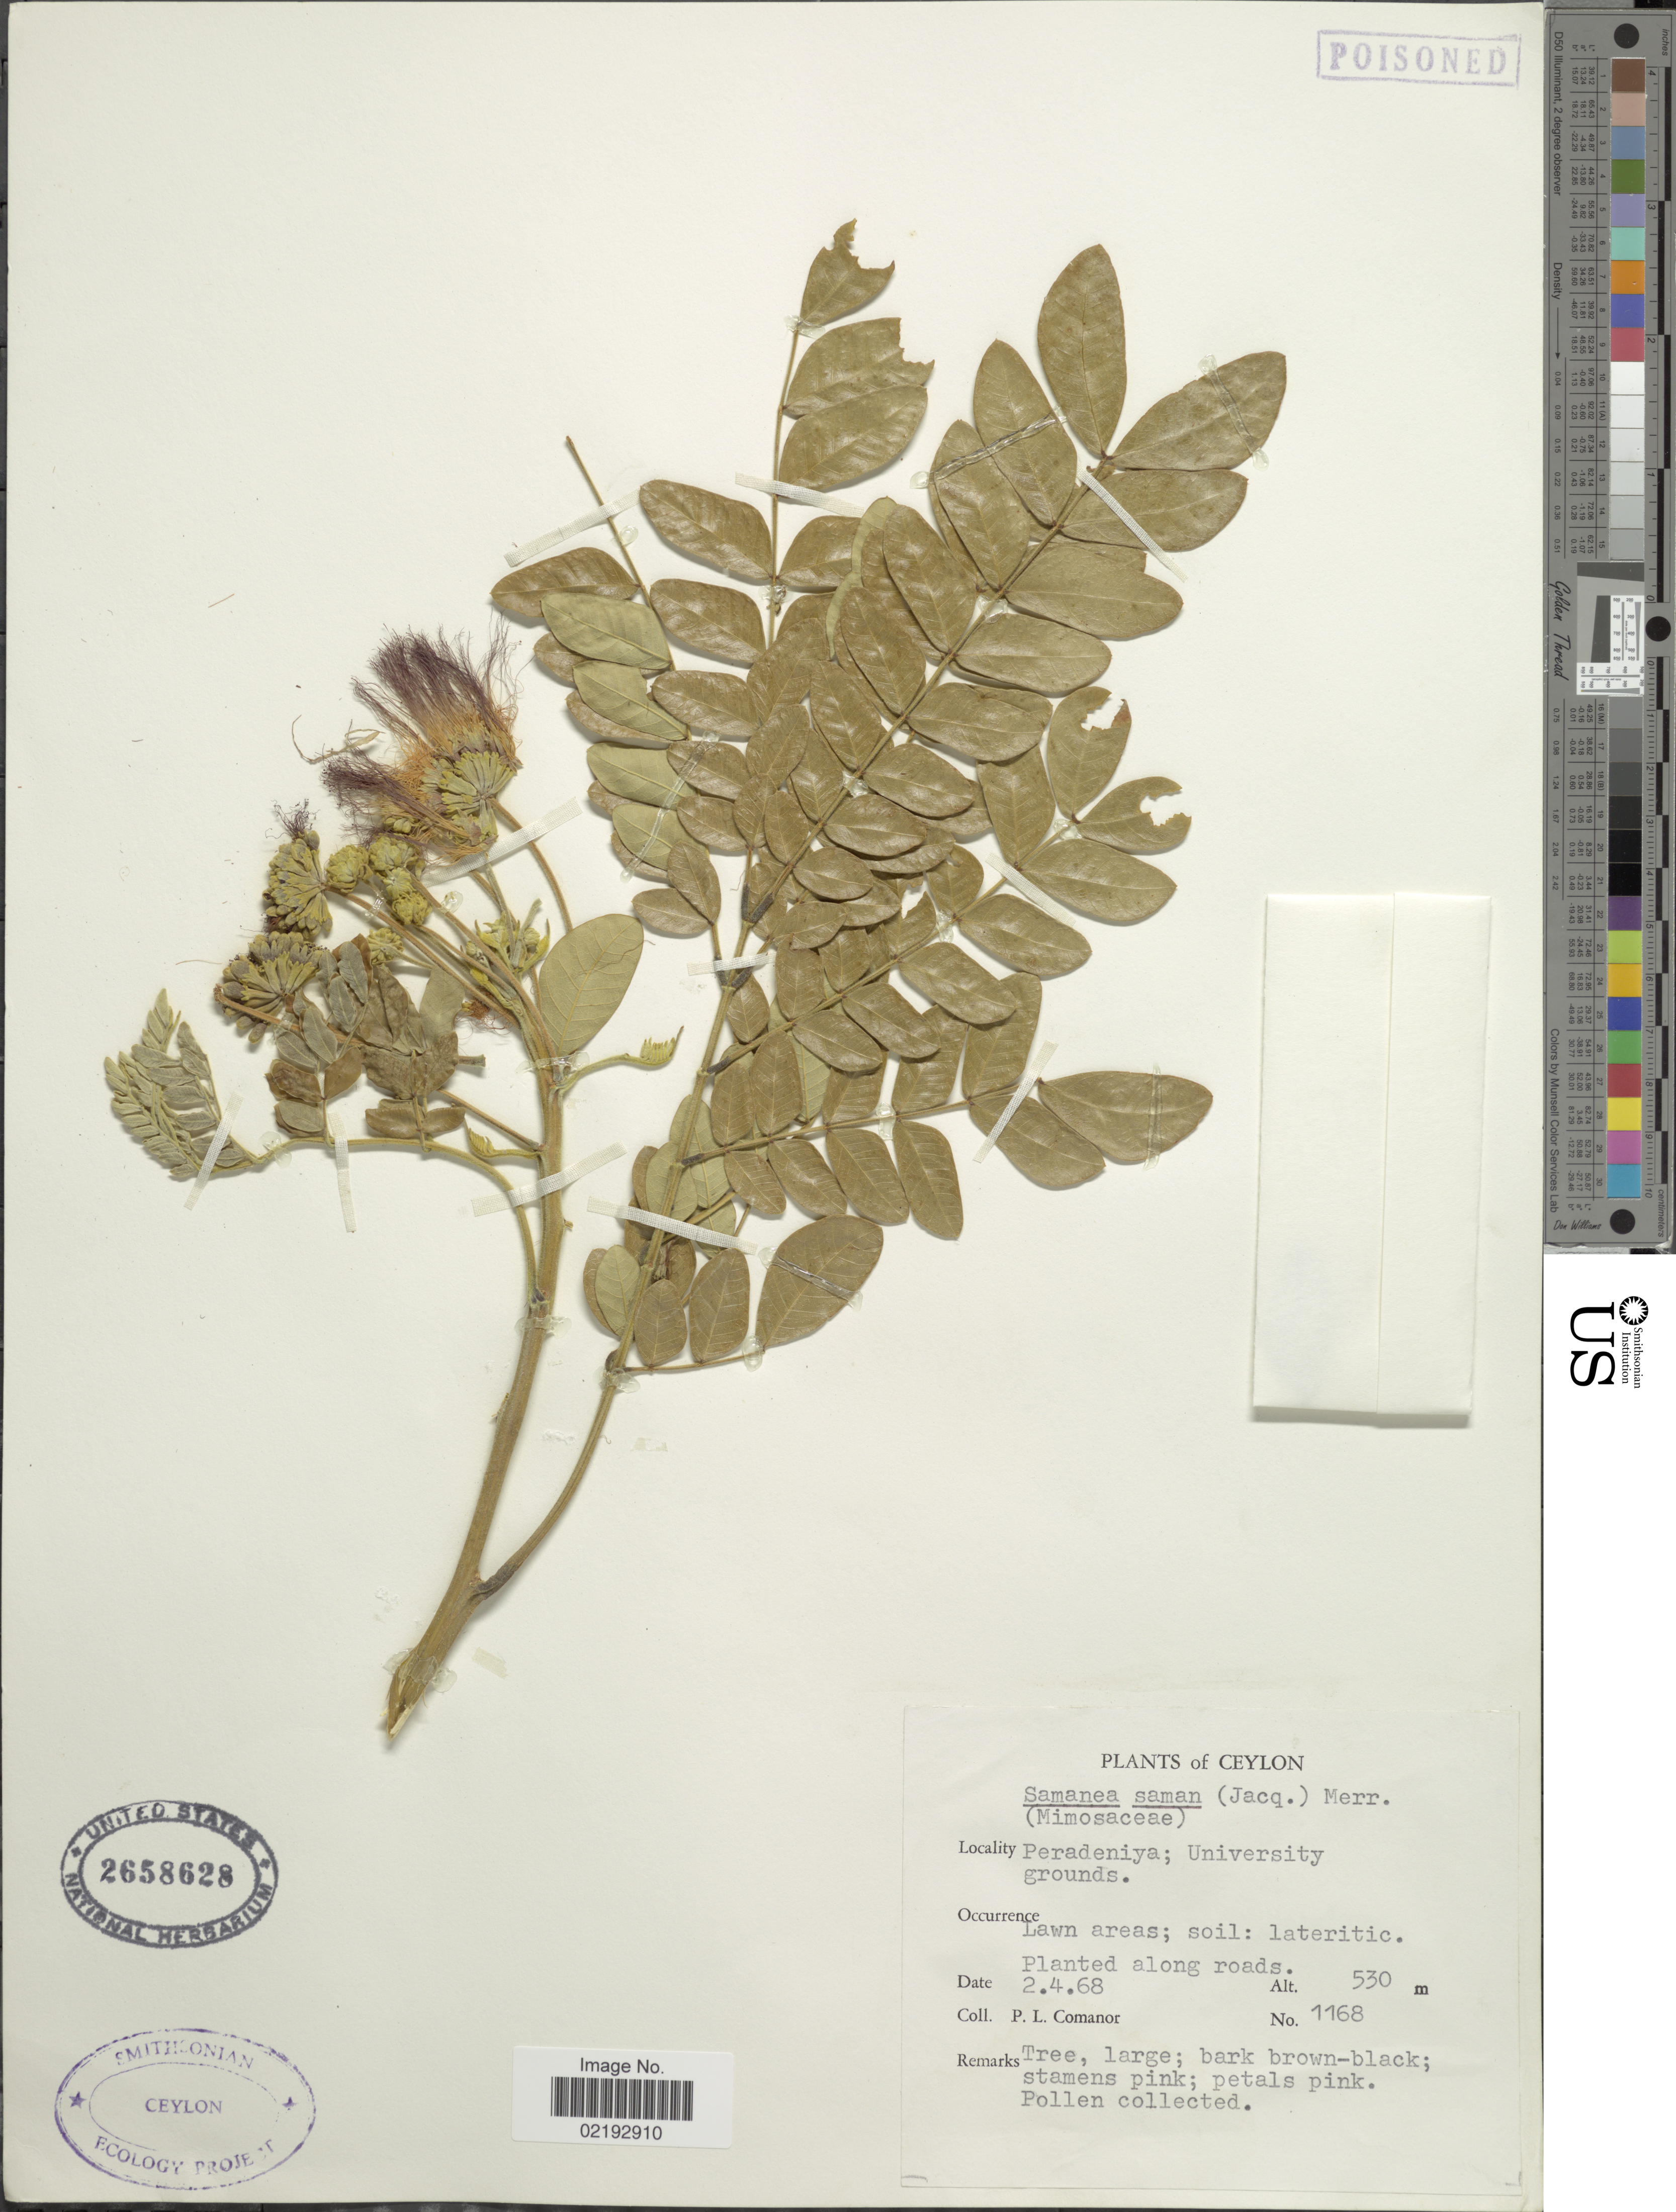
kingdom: Plantae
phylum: Tracheophyta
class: Magnoliopsida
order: Fabales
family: Fabaceae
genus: Samanea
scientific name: Samanea saman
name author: (Jacq.) Merr.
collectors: P. Comanor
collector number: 1168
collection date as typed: Transcribed d/m/y: 2/4/68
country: Sri Lanka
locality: Ceylon, Peradeniya, University grounds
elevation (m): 530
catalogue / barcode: US 2658628